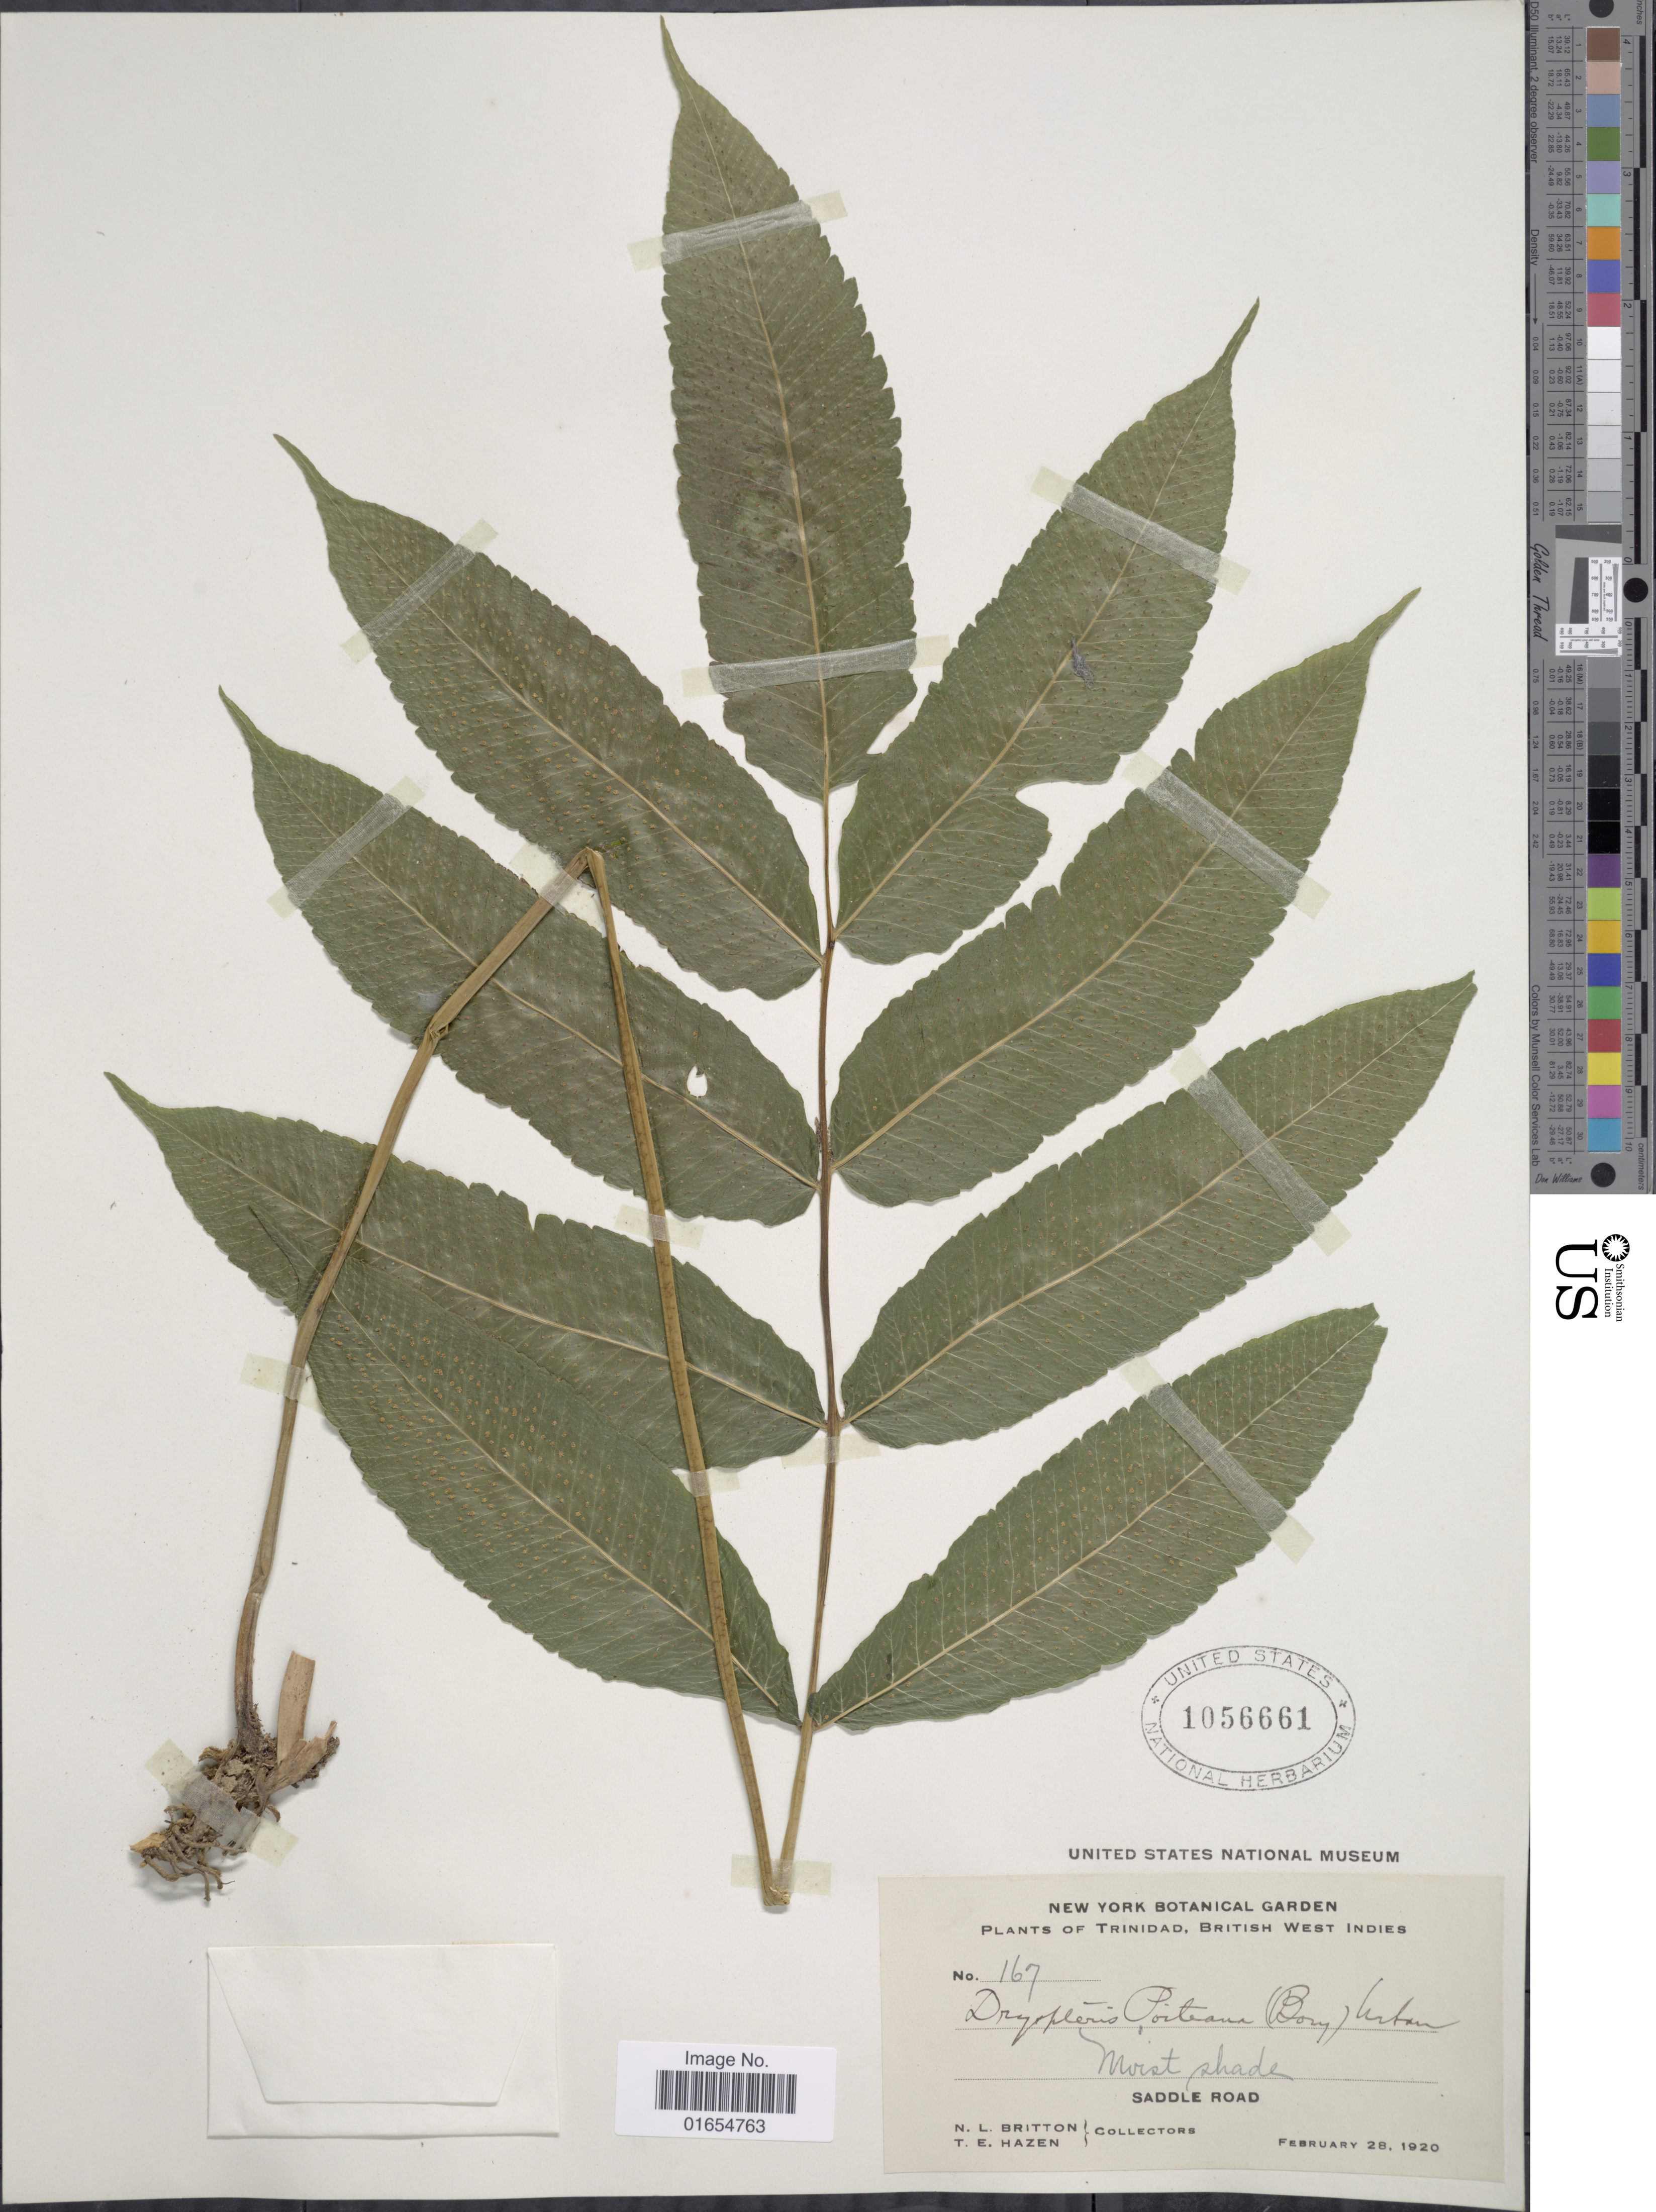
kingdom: Plantae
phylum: Tracheophyta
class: Polypodiopsida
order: Polypodiales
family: Thelypteridaceae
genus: Goniopteris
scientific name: Goniopteris poiteana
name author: (Bory) Ching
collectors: N. Britton & T. E. Hazen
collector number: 167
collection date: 1920-02-28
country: Trinidad and Tobago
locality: Trinidad, British West Indies, Saddle Road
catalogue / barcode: US 1056661